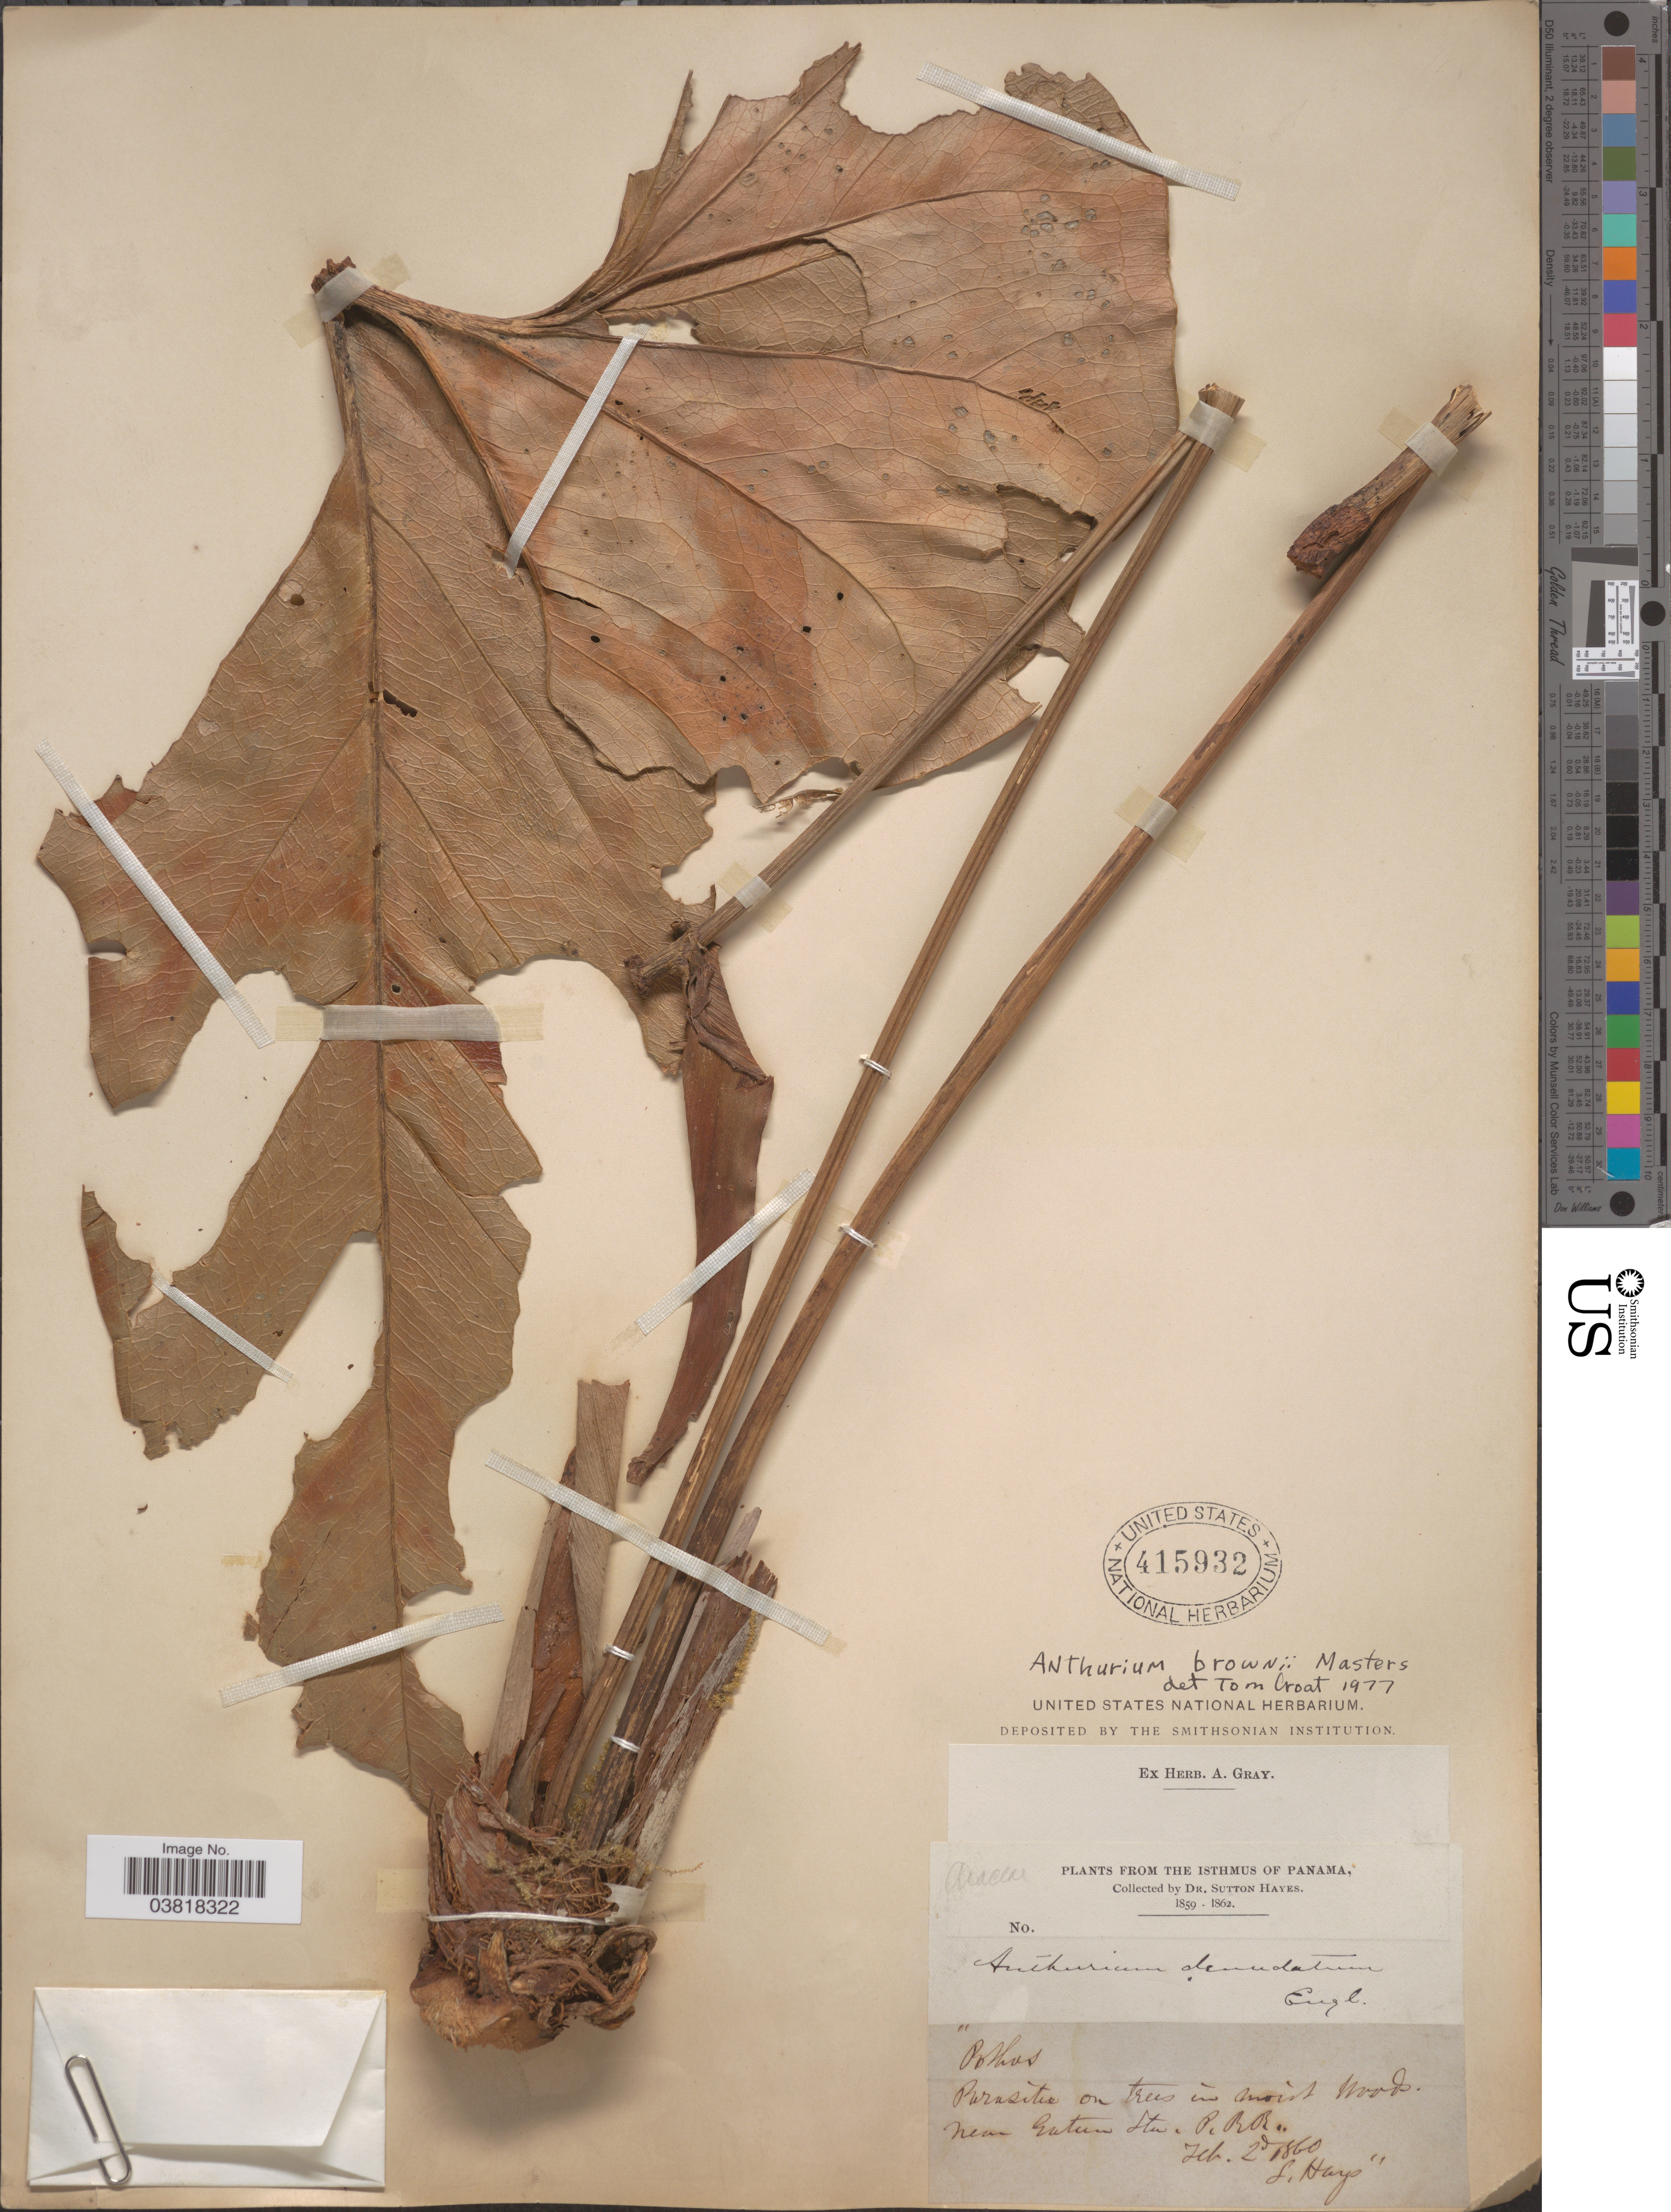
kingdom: Plantae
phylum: Tracheophyta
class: Liliopsida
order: Alismatales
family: Araceae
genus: Anthurium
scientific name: Anthurium brownii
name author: Mast.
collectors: S. Hayes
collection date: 1860-02-02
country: Panama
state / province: Panamá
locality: The Isthmus of Panama. Near Gatun Sta. P. R. R.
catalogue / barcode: US 415932